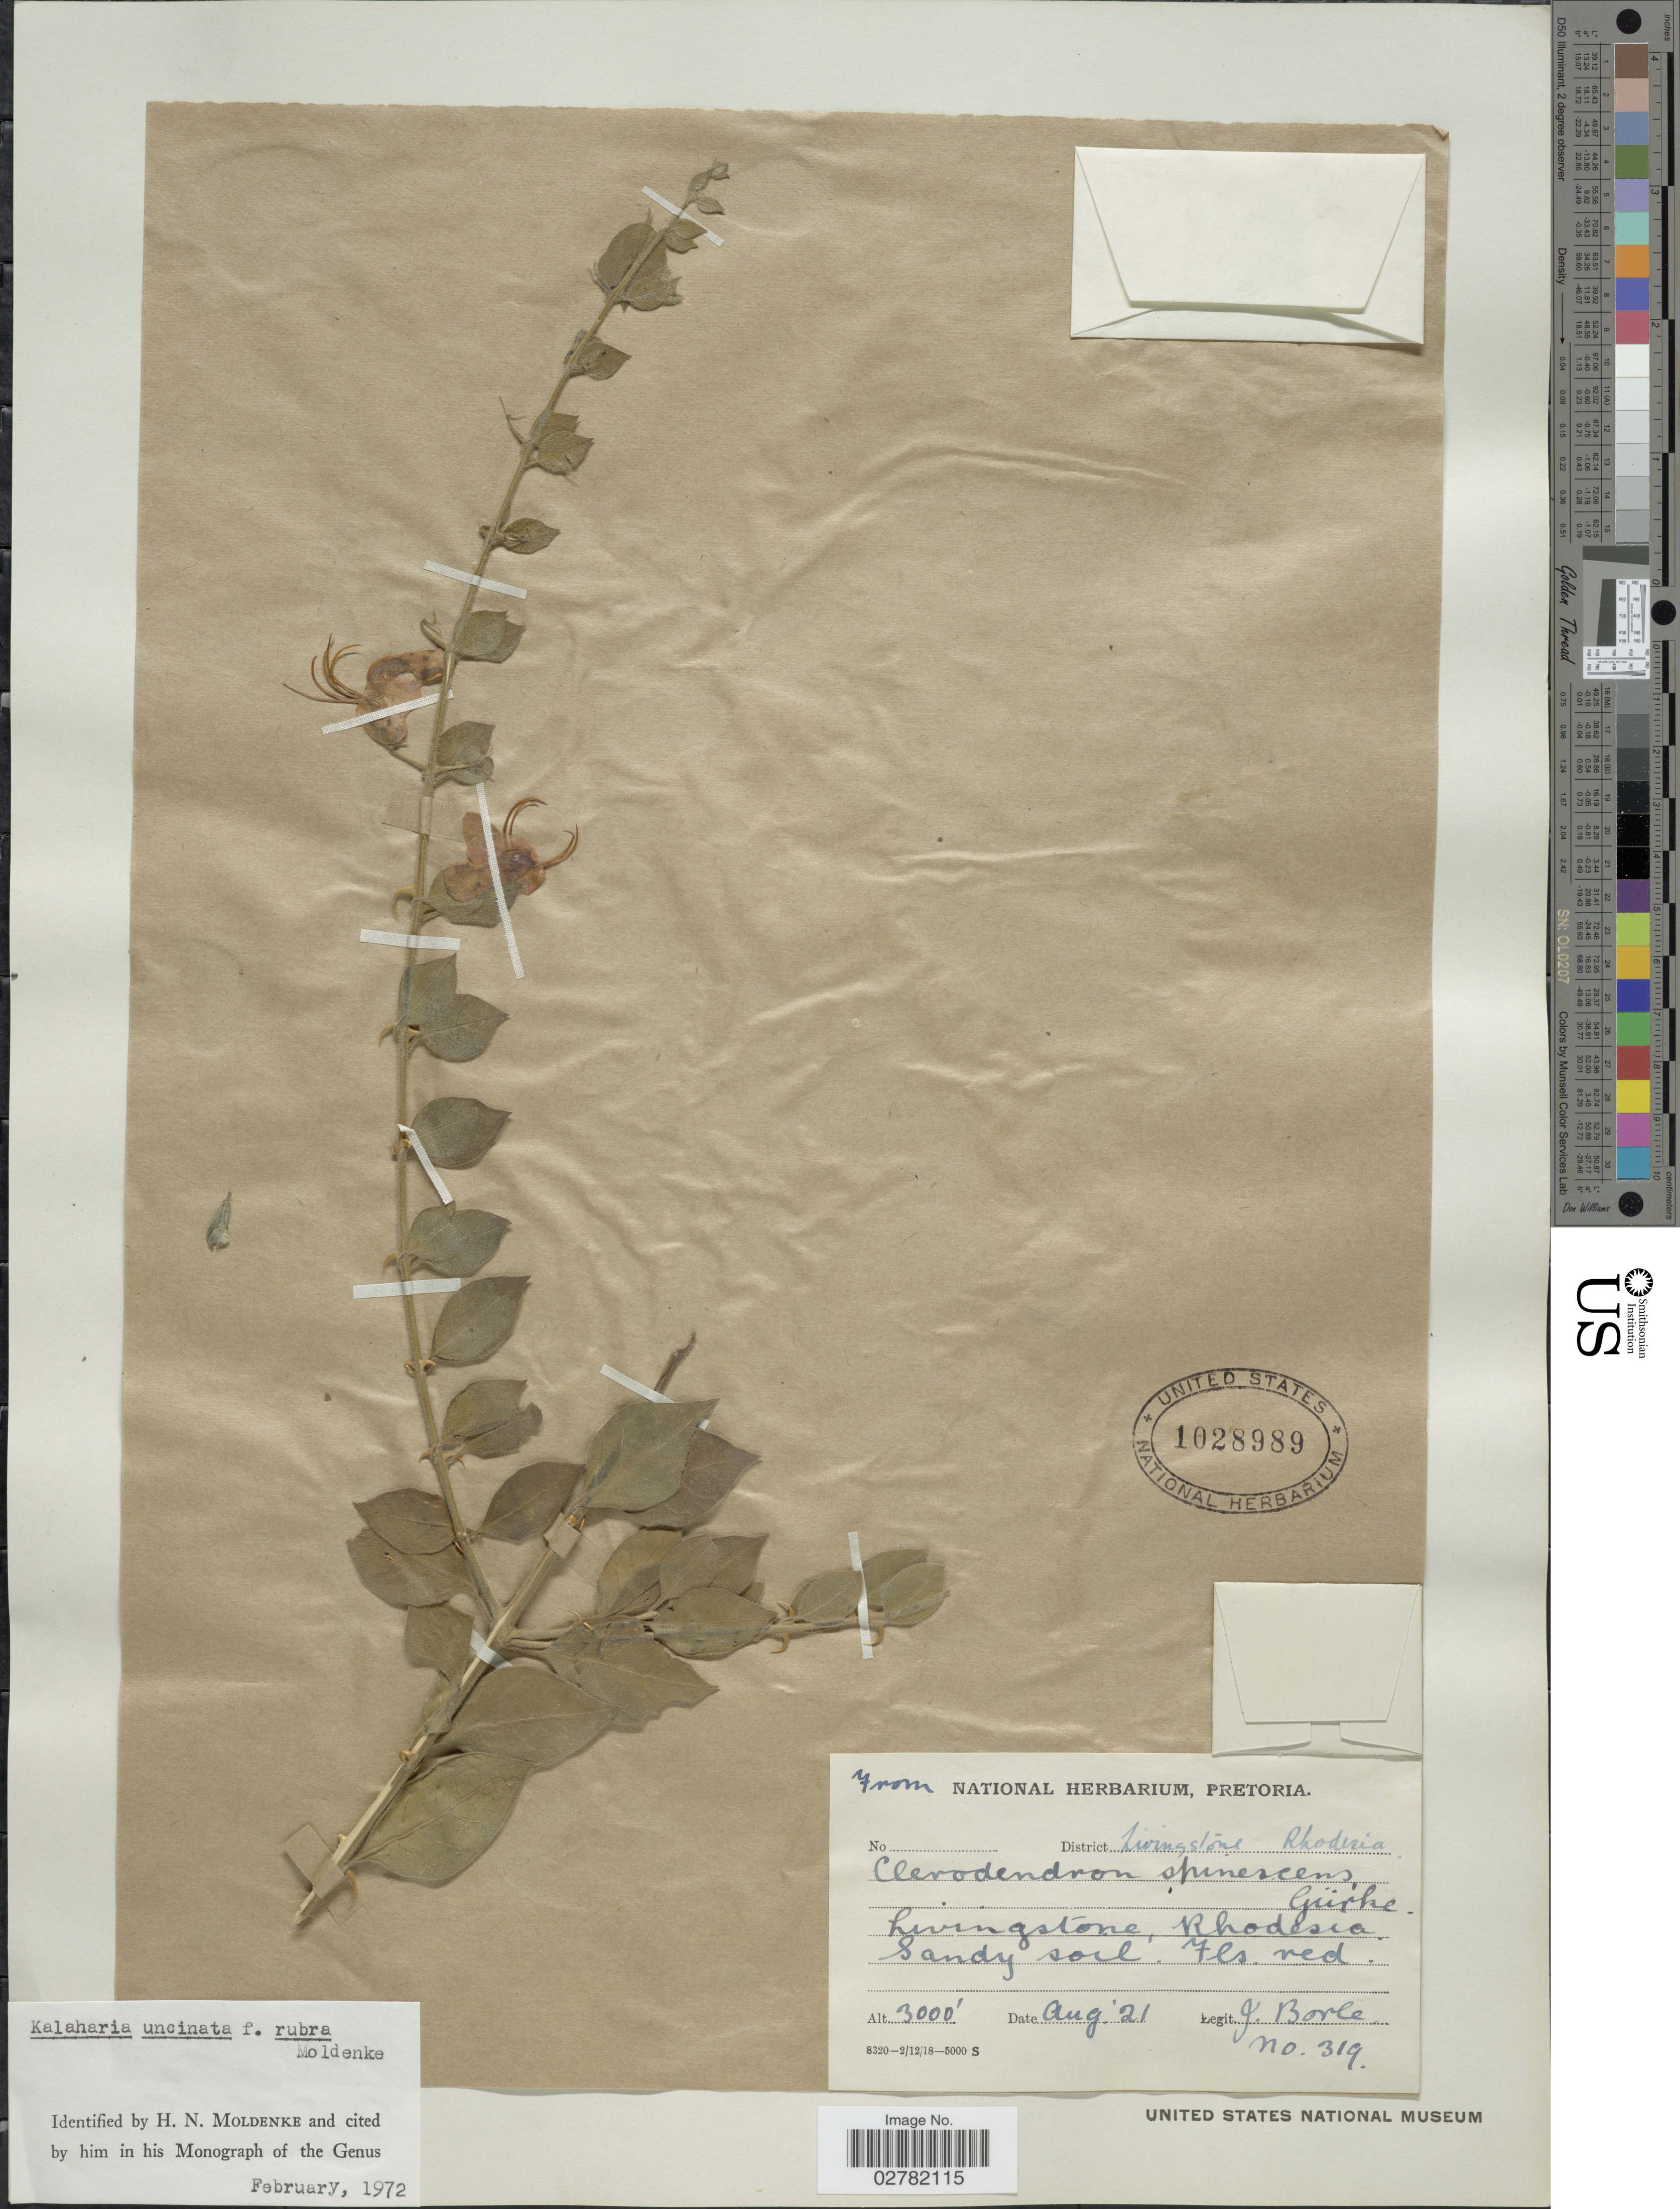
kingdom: Plantae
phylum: Tracheophyta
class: Magnoliopsida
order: Lamiales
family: Lamiaceae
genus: Kalaharia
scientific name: Kalaharia uncinata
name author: (Schinz) Moldenke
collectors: J. Borle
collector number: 319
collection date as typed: Transcribed d/m/y: /8/21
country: Zimbabwe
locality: District Livingstone Rhodesia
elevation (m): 914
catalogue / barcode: US 1028989